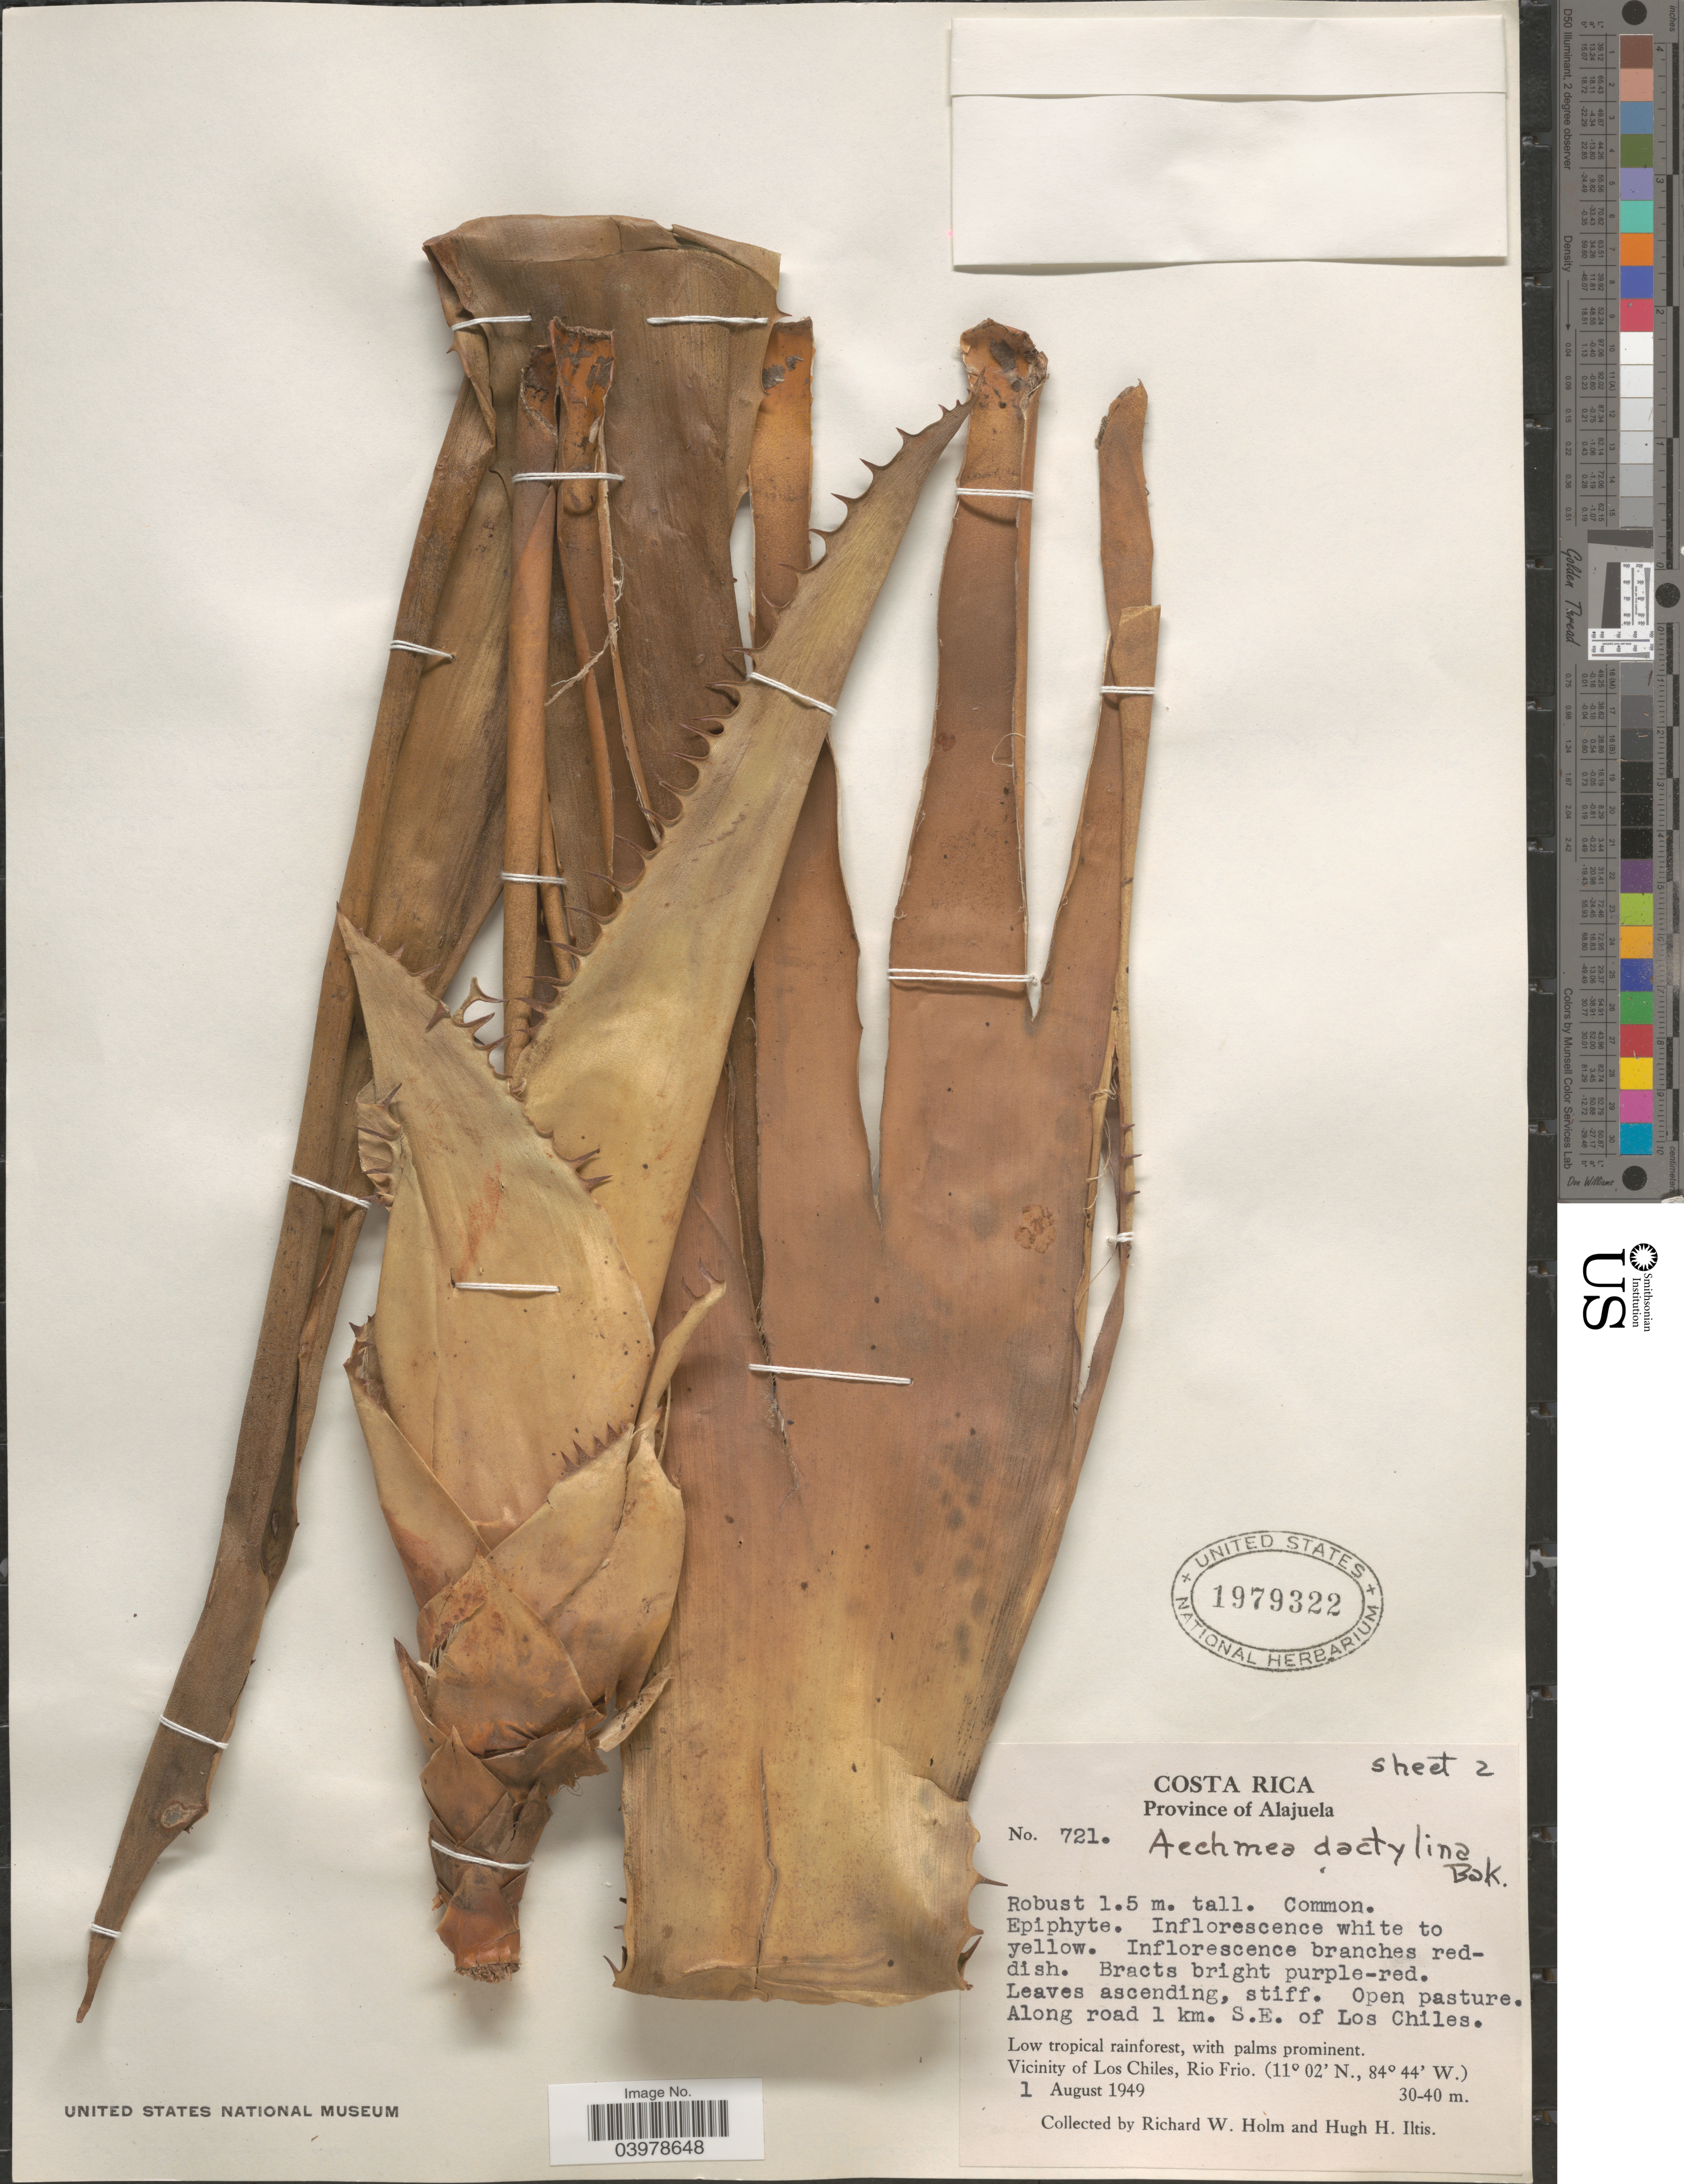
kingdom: Plantae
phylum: Tracheophyta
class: Liliopsida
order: Poales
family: Bromeliaceae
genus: Aechmea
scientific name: Aechmea dactylina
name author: Baker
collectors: R. W. Holm & H. H. Iltis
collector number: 721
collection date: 1949-08-01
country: Costa Rica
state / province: Alajuela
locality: Along road 1 km. S.E. of Los Chiles. Vicinity of Los Chiles, Rio Frio.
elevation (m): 30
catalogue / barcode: US 1979322